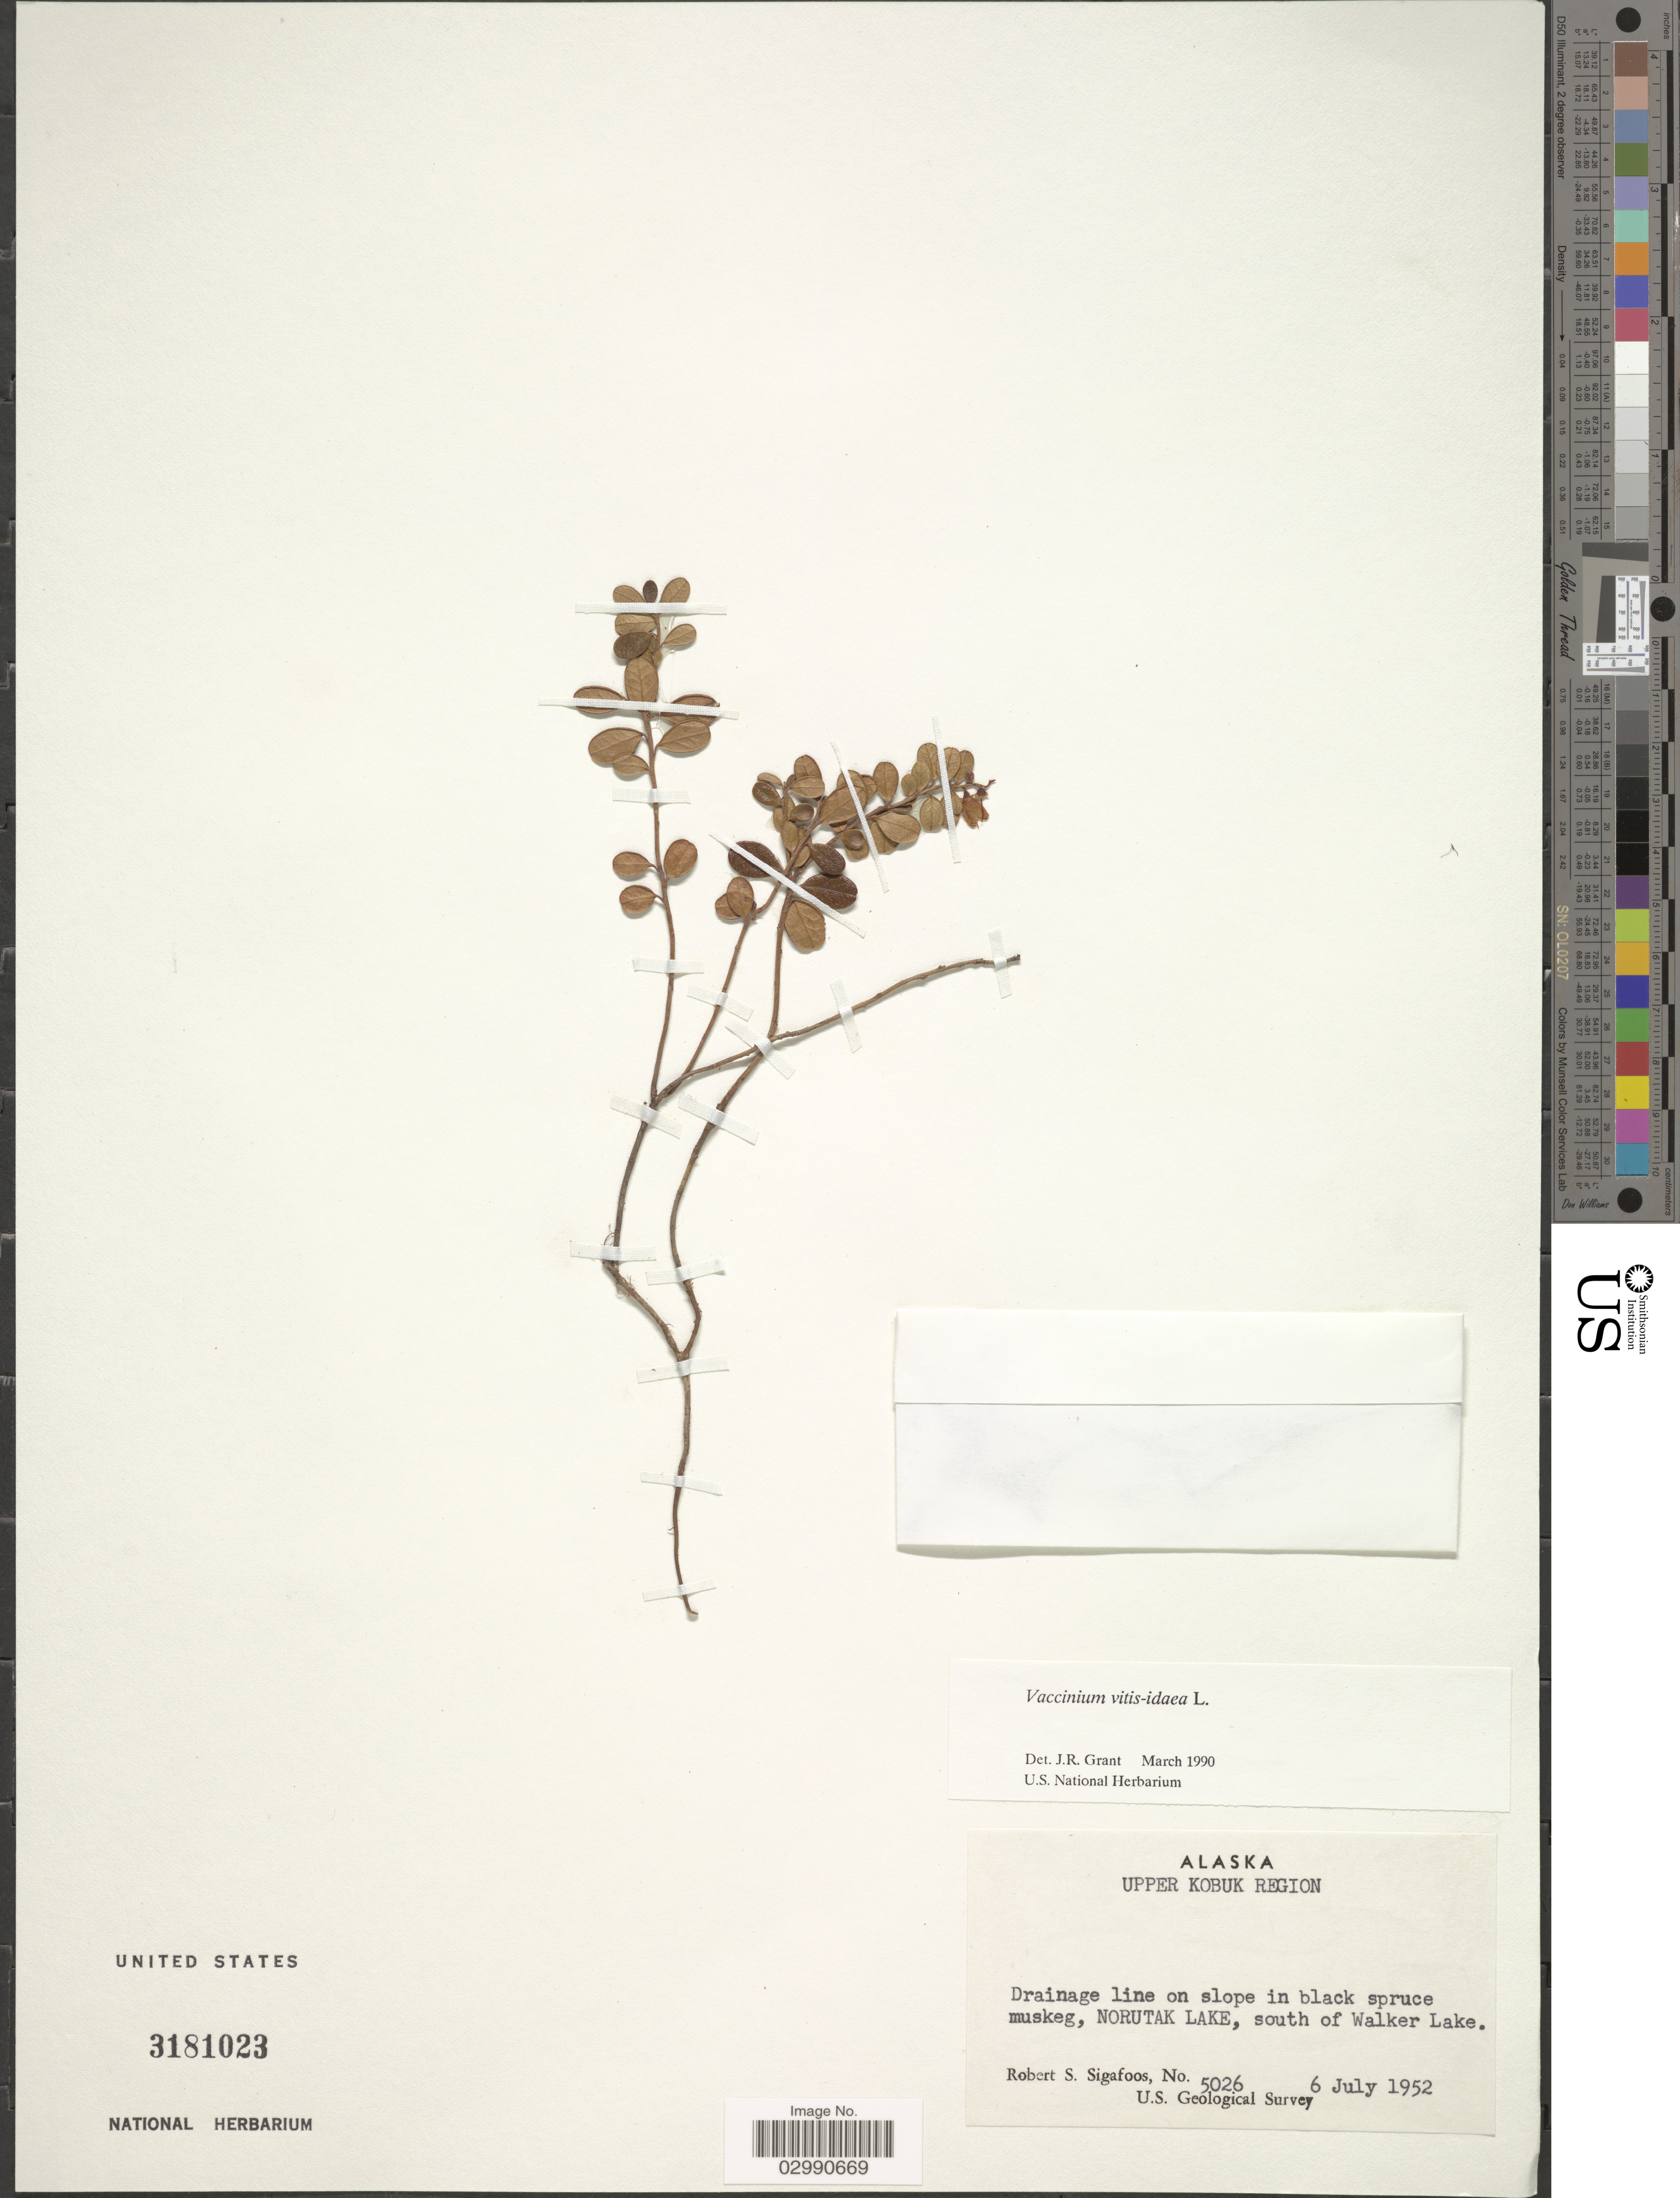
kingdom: Plantae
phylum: Tracheophyta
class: Magnoliopsida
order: Ericales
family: Ericaceae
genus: Vaccinium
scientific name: Vaccinium vitis-idaea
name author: L.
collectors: R. Sigafoos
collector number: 5026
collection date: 1952-07-06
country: United States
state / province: Alaska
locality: Upper Kobuk Region, Drainage line on slope in black spruce muskeg, Norutak Lake, south of Walker Lake.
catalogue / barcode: US 3181023